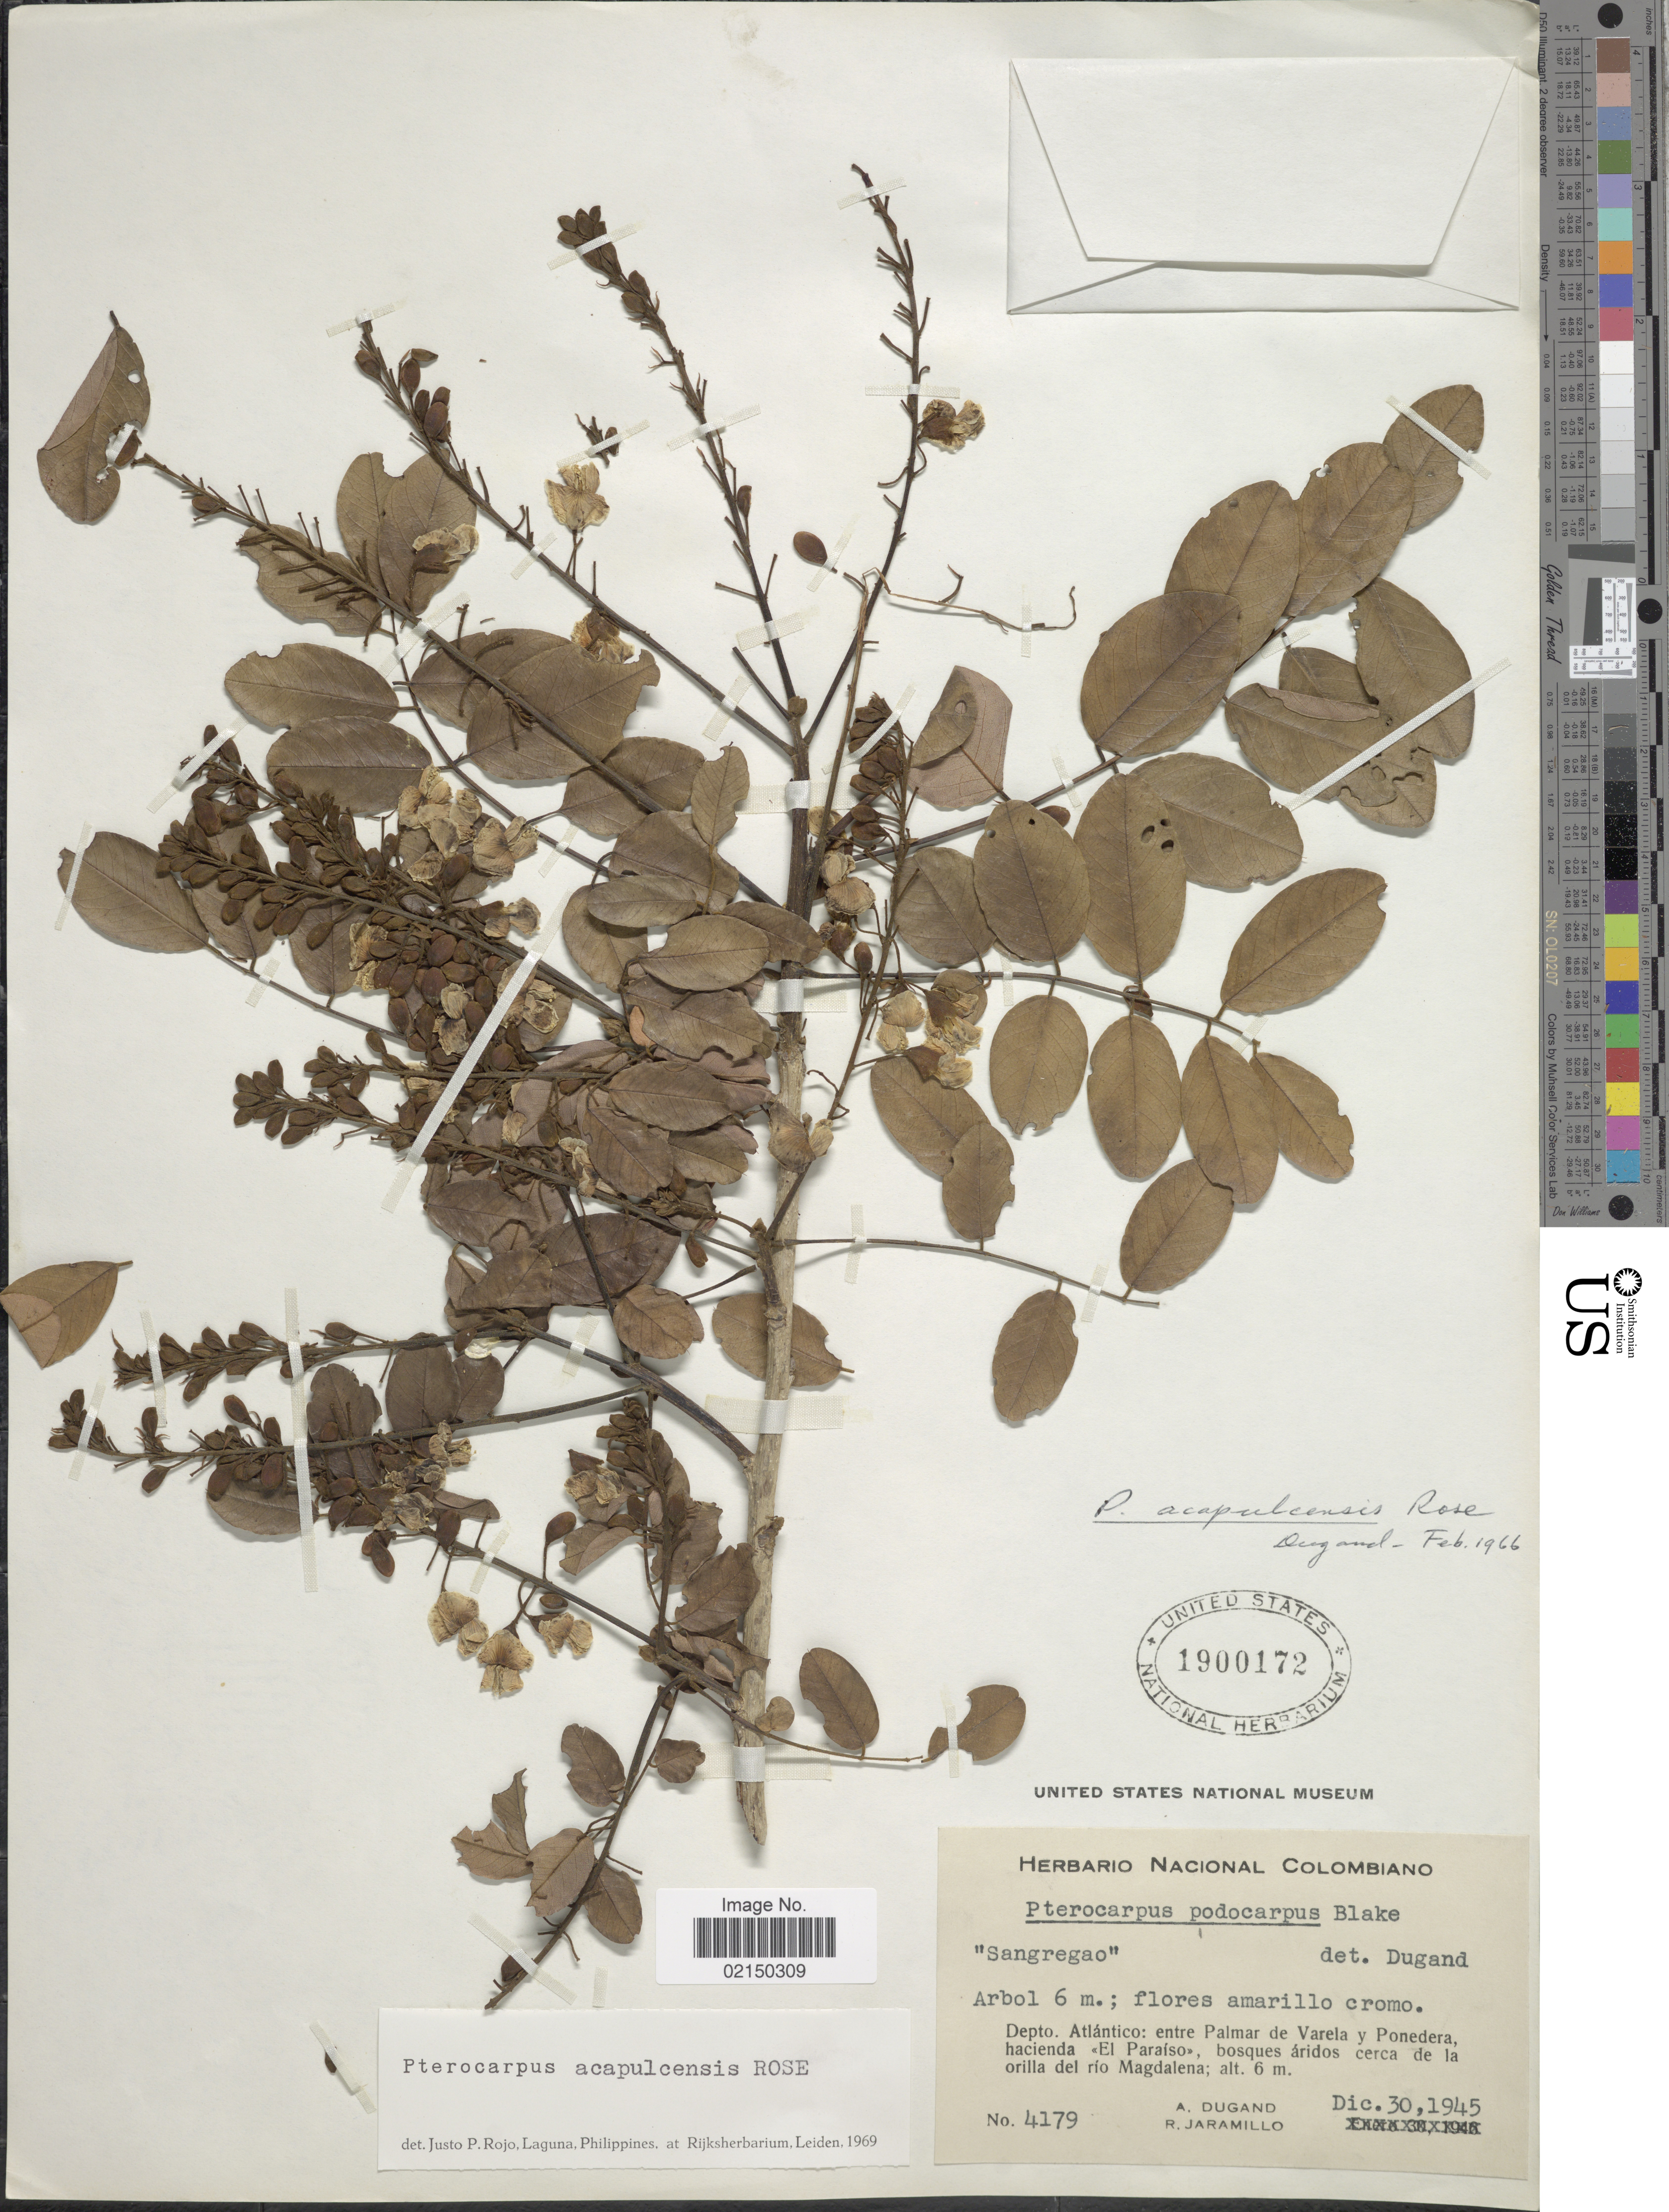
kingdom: Plantae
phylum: Tracheophyta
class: Magnoliopsida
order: Fabales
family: Fabaceae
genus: Pterocarpus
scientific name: Pterocarpus acapulcensis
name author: Rose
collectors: A. Dugand & R. Jaramillo M.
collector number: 4179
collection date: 1945-12-30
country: Colombia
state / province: Atlántico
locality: Entre Palmar de Varela y Ponedera, hacienda El Paraiso, bosques aridos cerca de la orilla del rio Magdalena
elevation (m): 60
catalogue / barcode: US 1900172